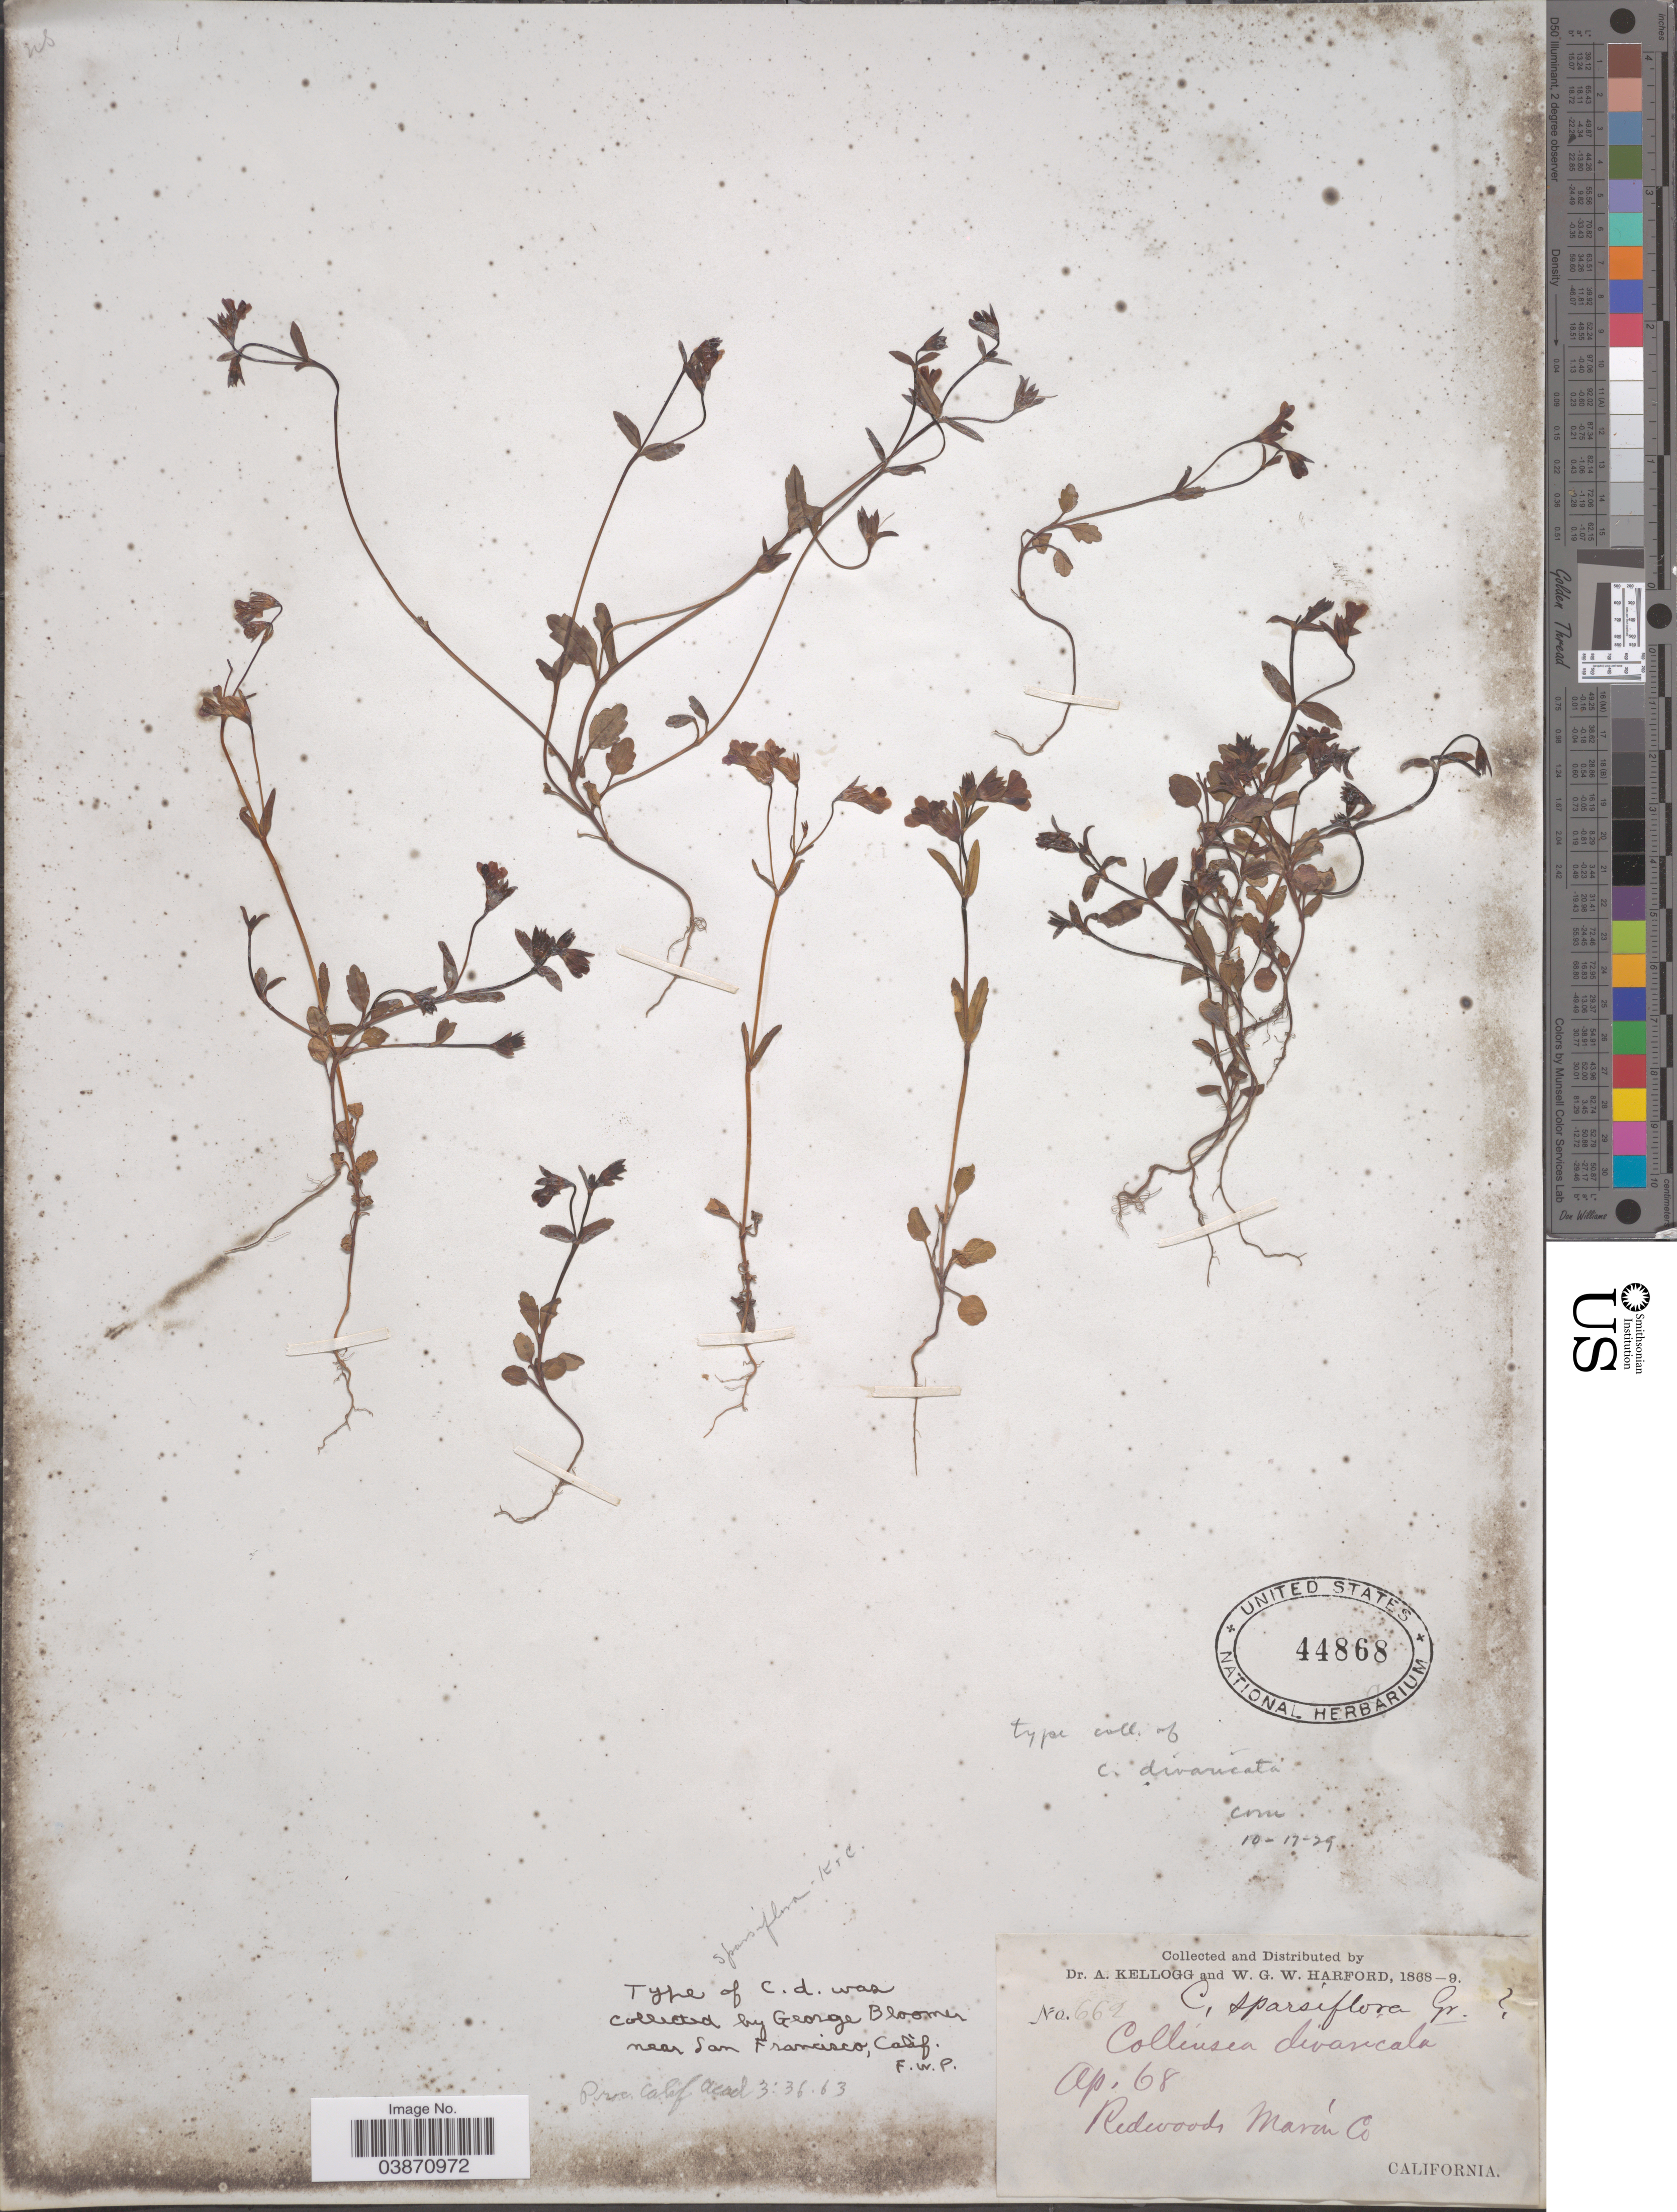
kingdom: Plantae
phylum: Tracheophyta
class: Magnoliopsida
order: Lamiales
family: Plantaginaceae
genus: Collinsia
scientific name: Collinsia divaricata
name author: Kellogg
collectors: A. Kellogg & W. G. W. Harford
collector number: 662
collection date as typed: Transcribed d/m/y: /4/68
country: United States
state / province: California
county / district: Marin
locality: Redwoods Marin Co.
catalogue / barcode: US 44868